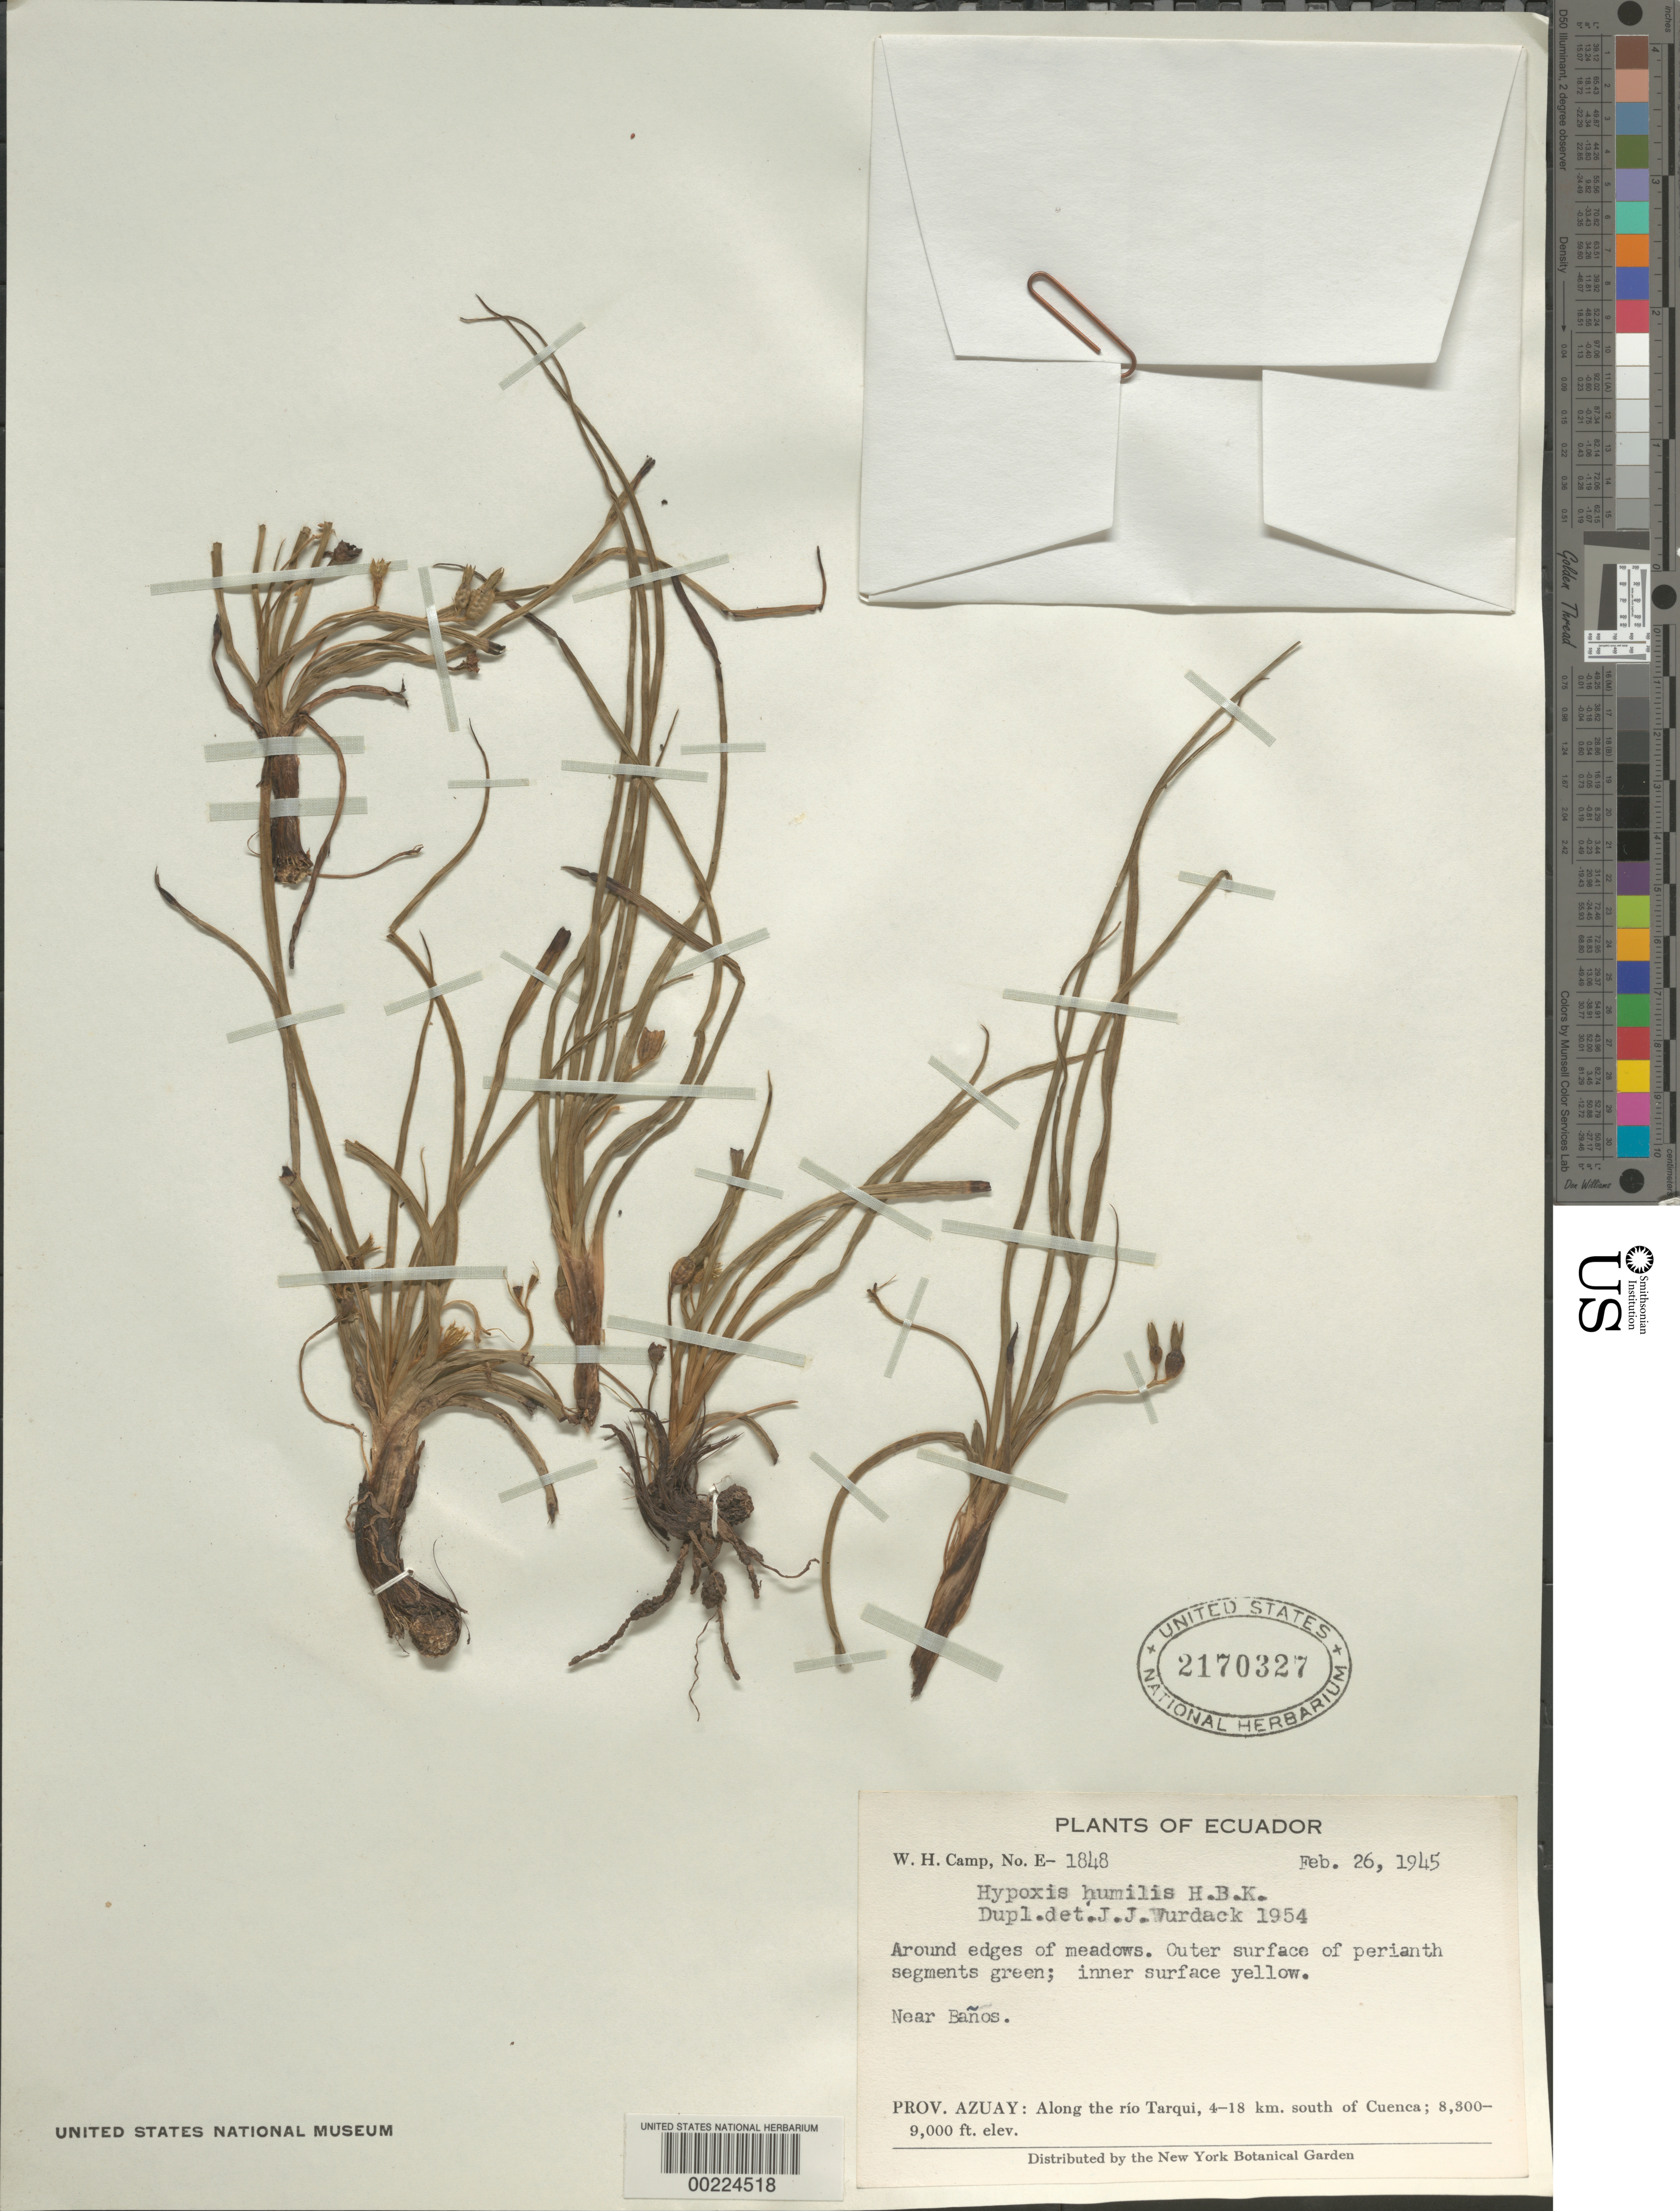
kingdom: Plantae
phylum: Tracheophyta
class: Liliopsida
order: Asparagales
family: Hypoxidaceae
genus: Hypoxis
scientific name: Hypoxis humilis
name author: Tharp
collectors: W. H. Camp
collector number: E-1848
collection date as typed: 26 Feb 1945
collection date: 1945-02-26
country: Ecuador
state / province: Azuay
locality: Near Banos, along the Rio Tarqui, 4-18 km S of Cuenca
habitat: Around edges of meadows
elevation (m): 2530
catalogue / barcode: US 2170327